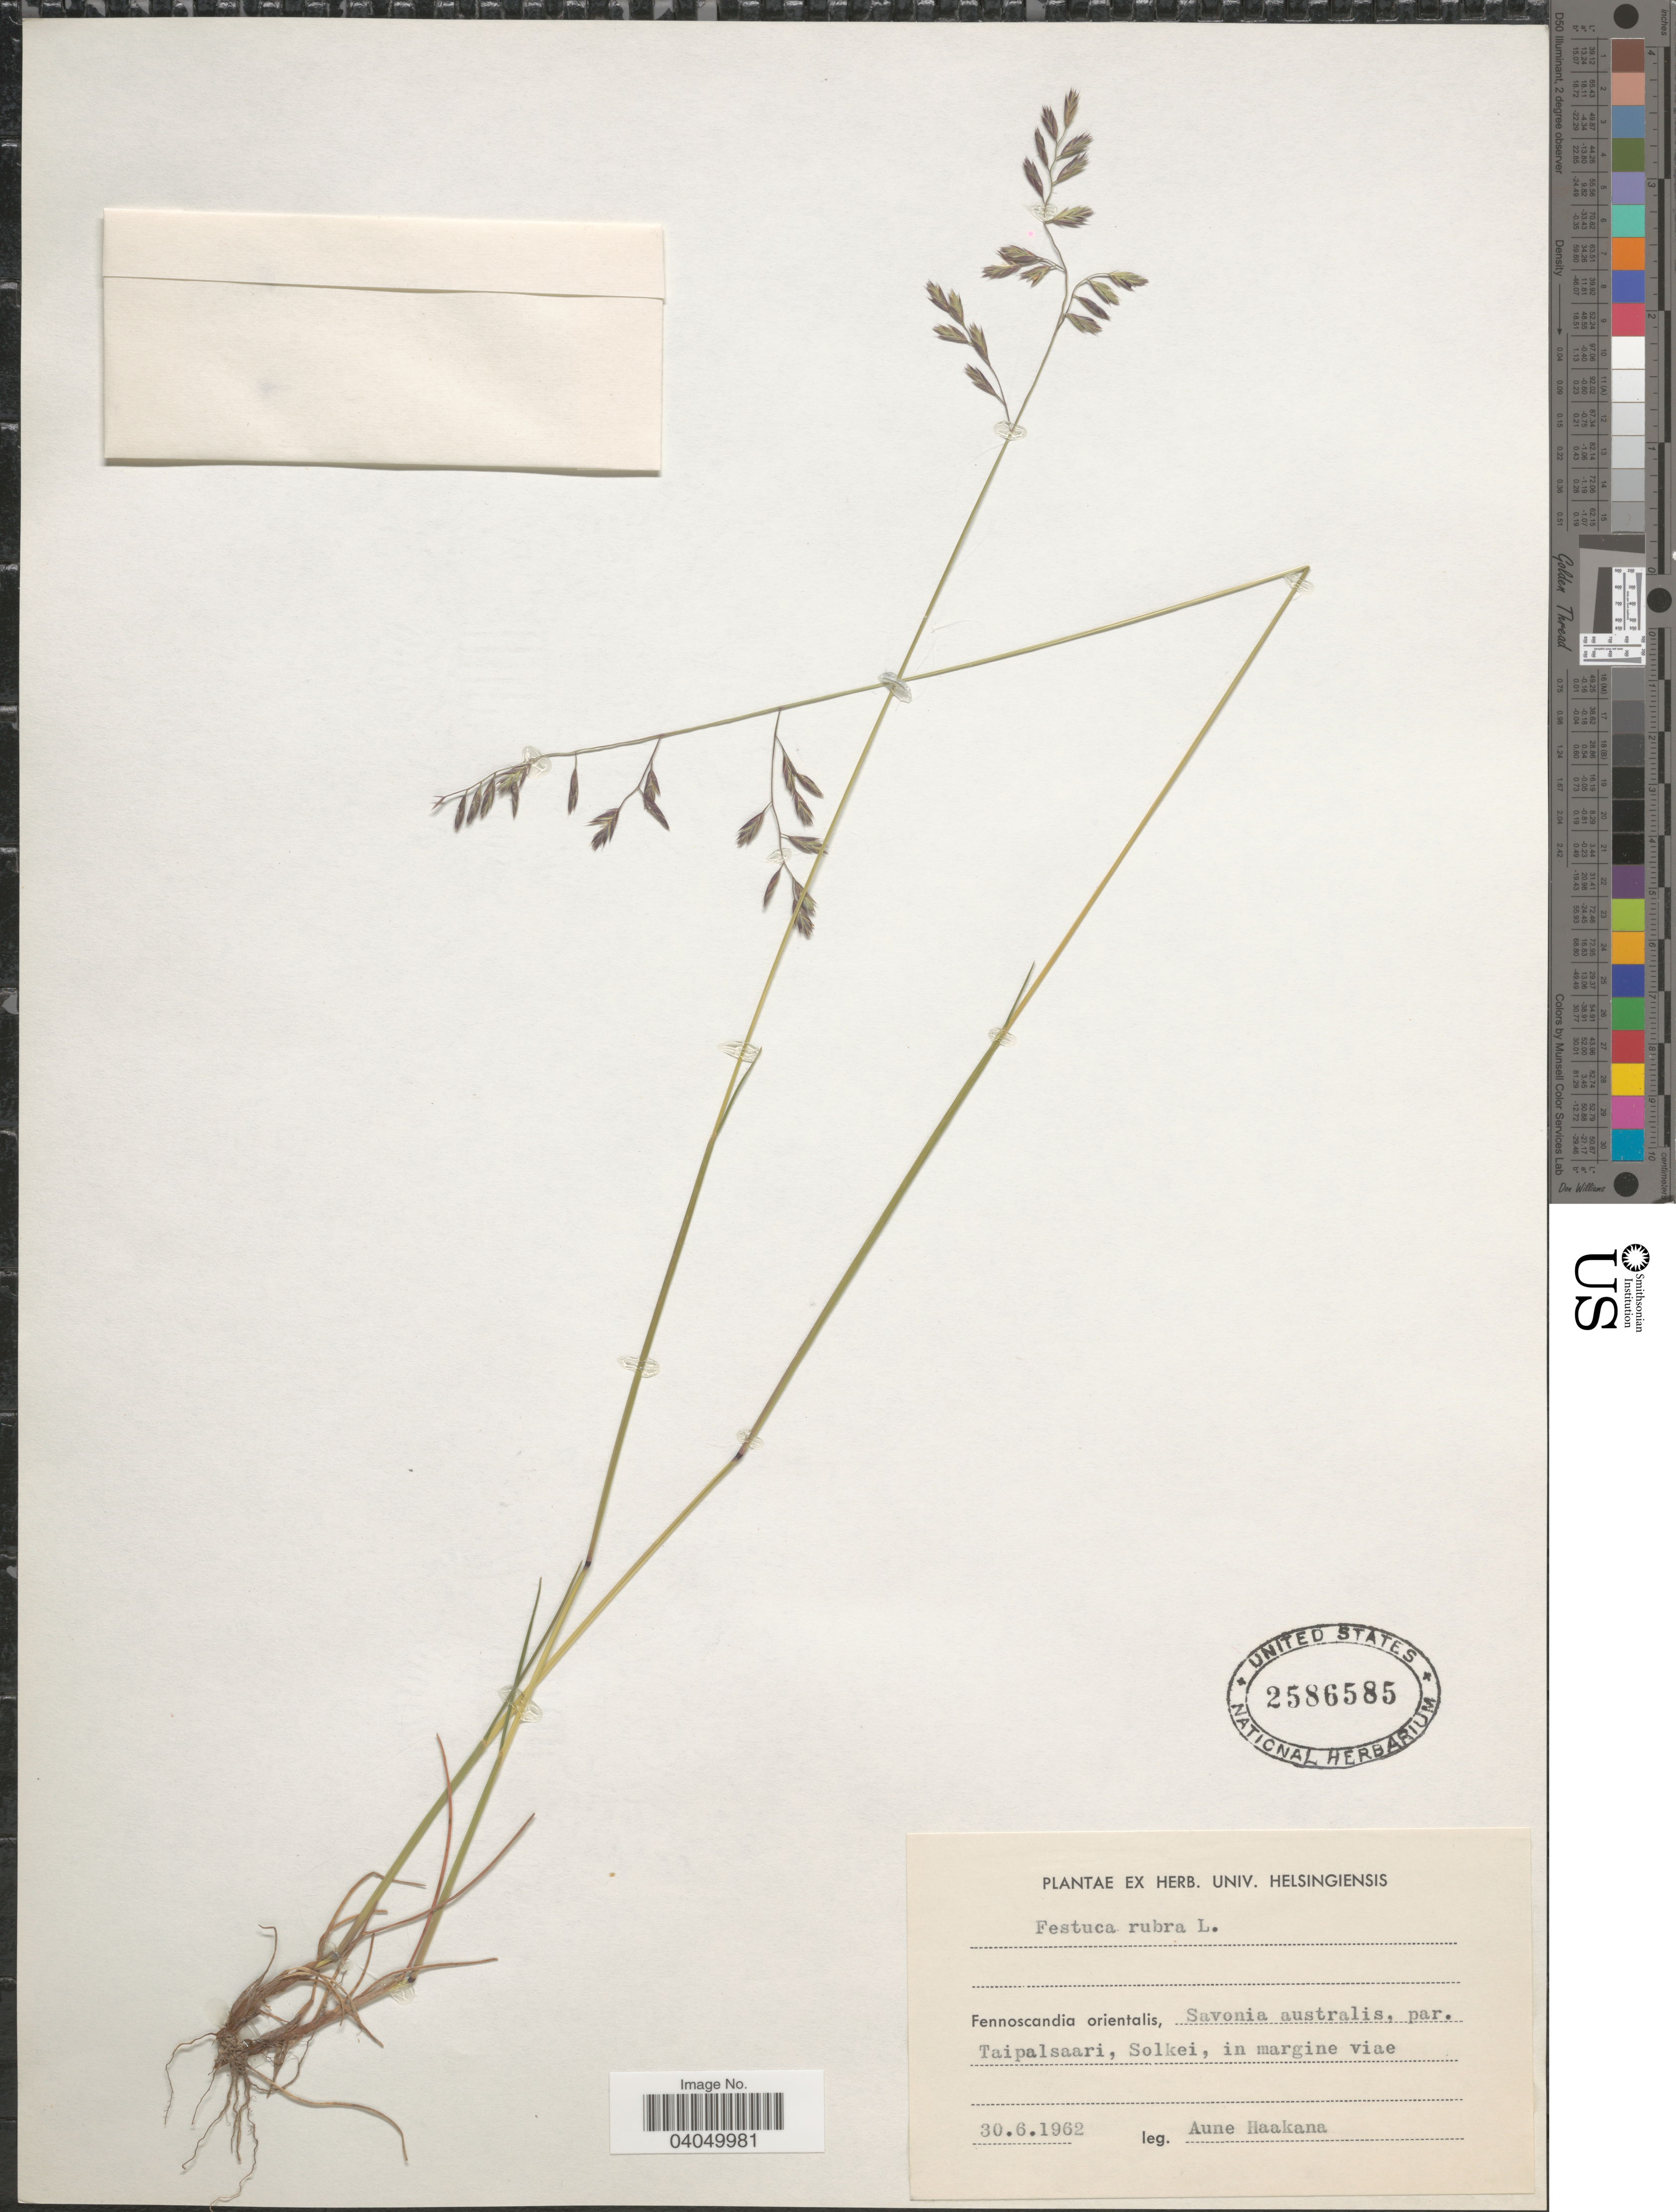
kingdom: Plantae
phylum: Tracheophyta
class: Liliopsida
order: Poales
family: Poaceae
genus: Festuca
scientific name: Festuca rubra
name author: L.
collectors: A. Haakana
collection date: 1962-06-30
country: Finland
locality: Fennoscandia orientalis, Savonia australis, par. Taipalsaari, Solkei, in margine viae.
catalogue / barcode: US 2586585